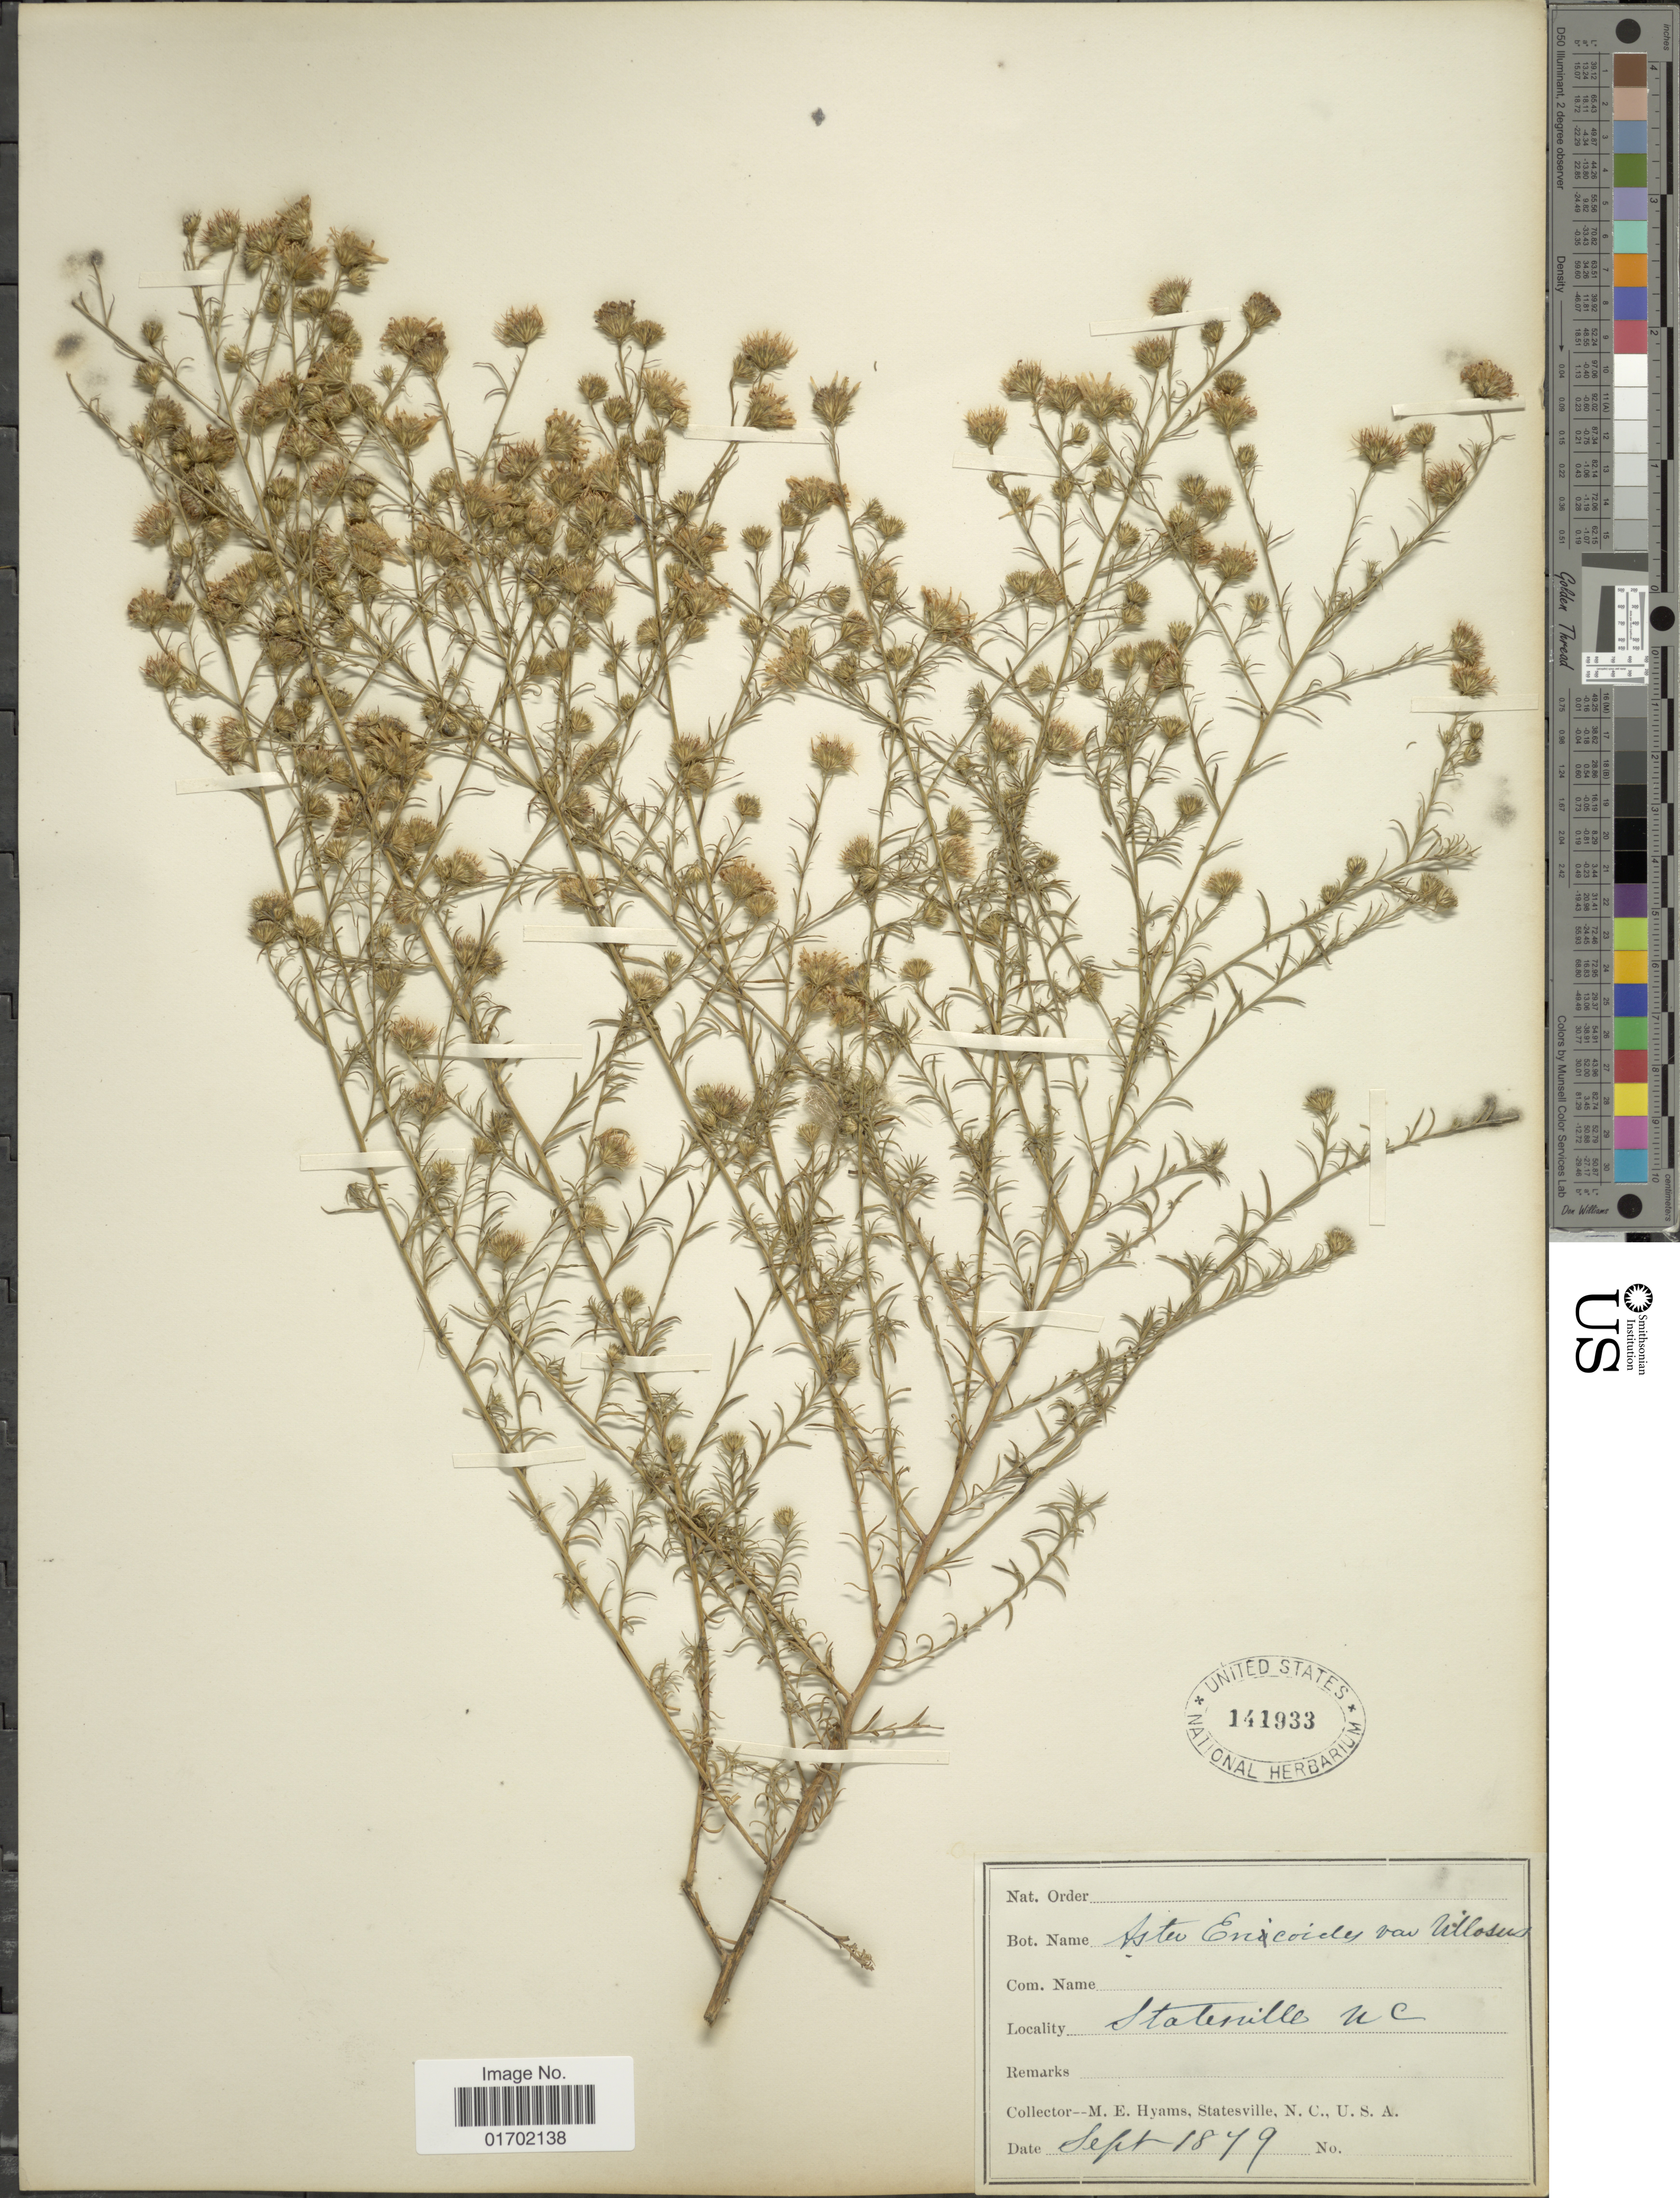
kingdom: Plantae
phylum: Tracheophyta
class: Magnoliopsida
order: Asterales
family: Asteraceae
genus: Symphyotrichum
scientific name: Symphyotrichum pilosum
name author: (Willd.) G.L. Nesom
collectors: M. E. Hyams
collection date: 1879-09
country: United States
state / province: North Carolina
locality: Statesville, N. C.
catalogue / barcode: US 141933